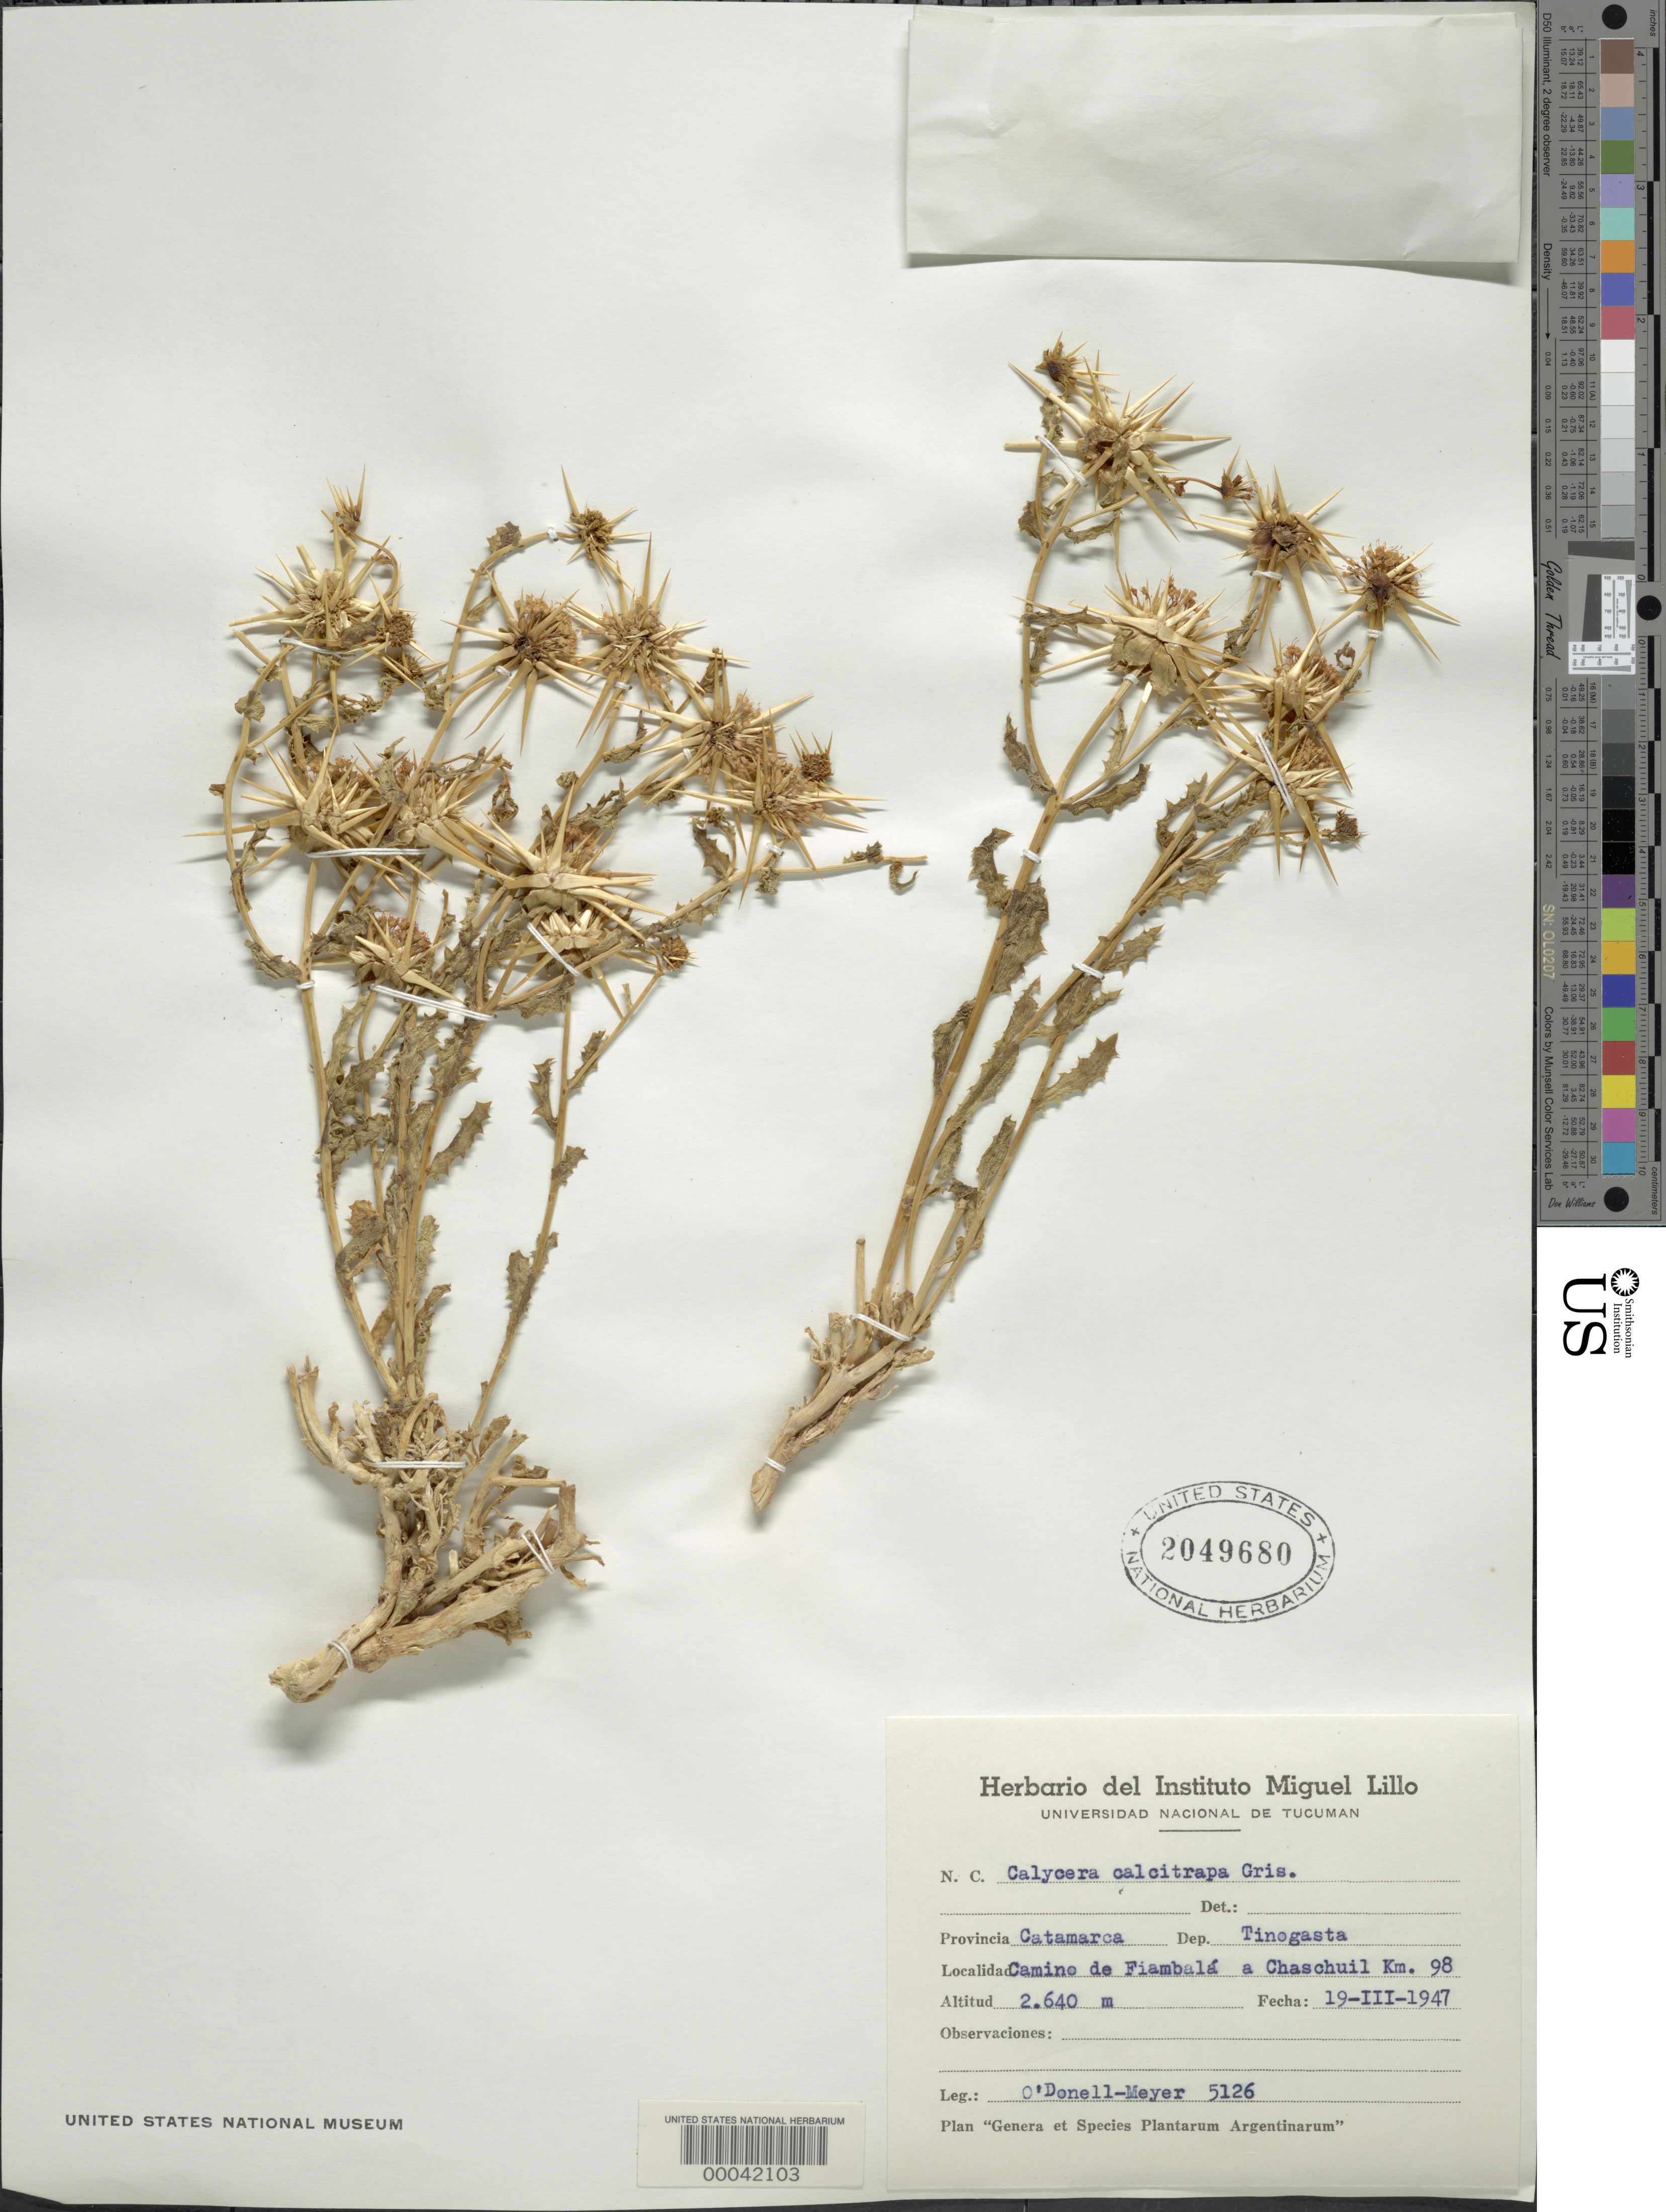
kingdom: Plantae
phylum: Tracheophyta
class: Magnoliopsida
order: Asterales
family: Calyceraceae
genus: Calycera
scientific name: Calycera calcitrapa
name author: Griseb.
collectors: C. A. O'Donell & -- Meyer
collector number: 5126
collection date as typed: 19 Mar 1947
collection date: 1947-03-19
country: Argentina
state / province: Catamarca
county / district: Tinogasta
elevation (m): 2640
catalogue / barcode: US 2049680